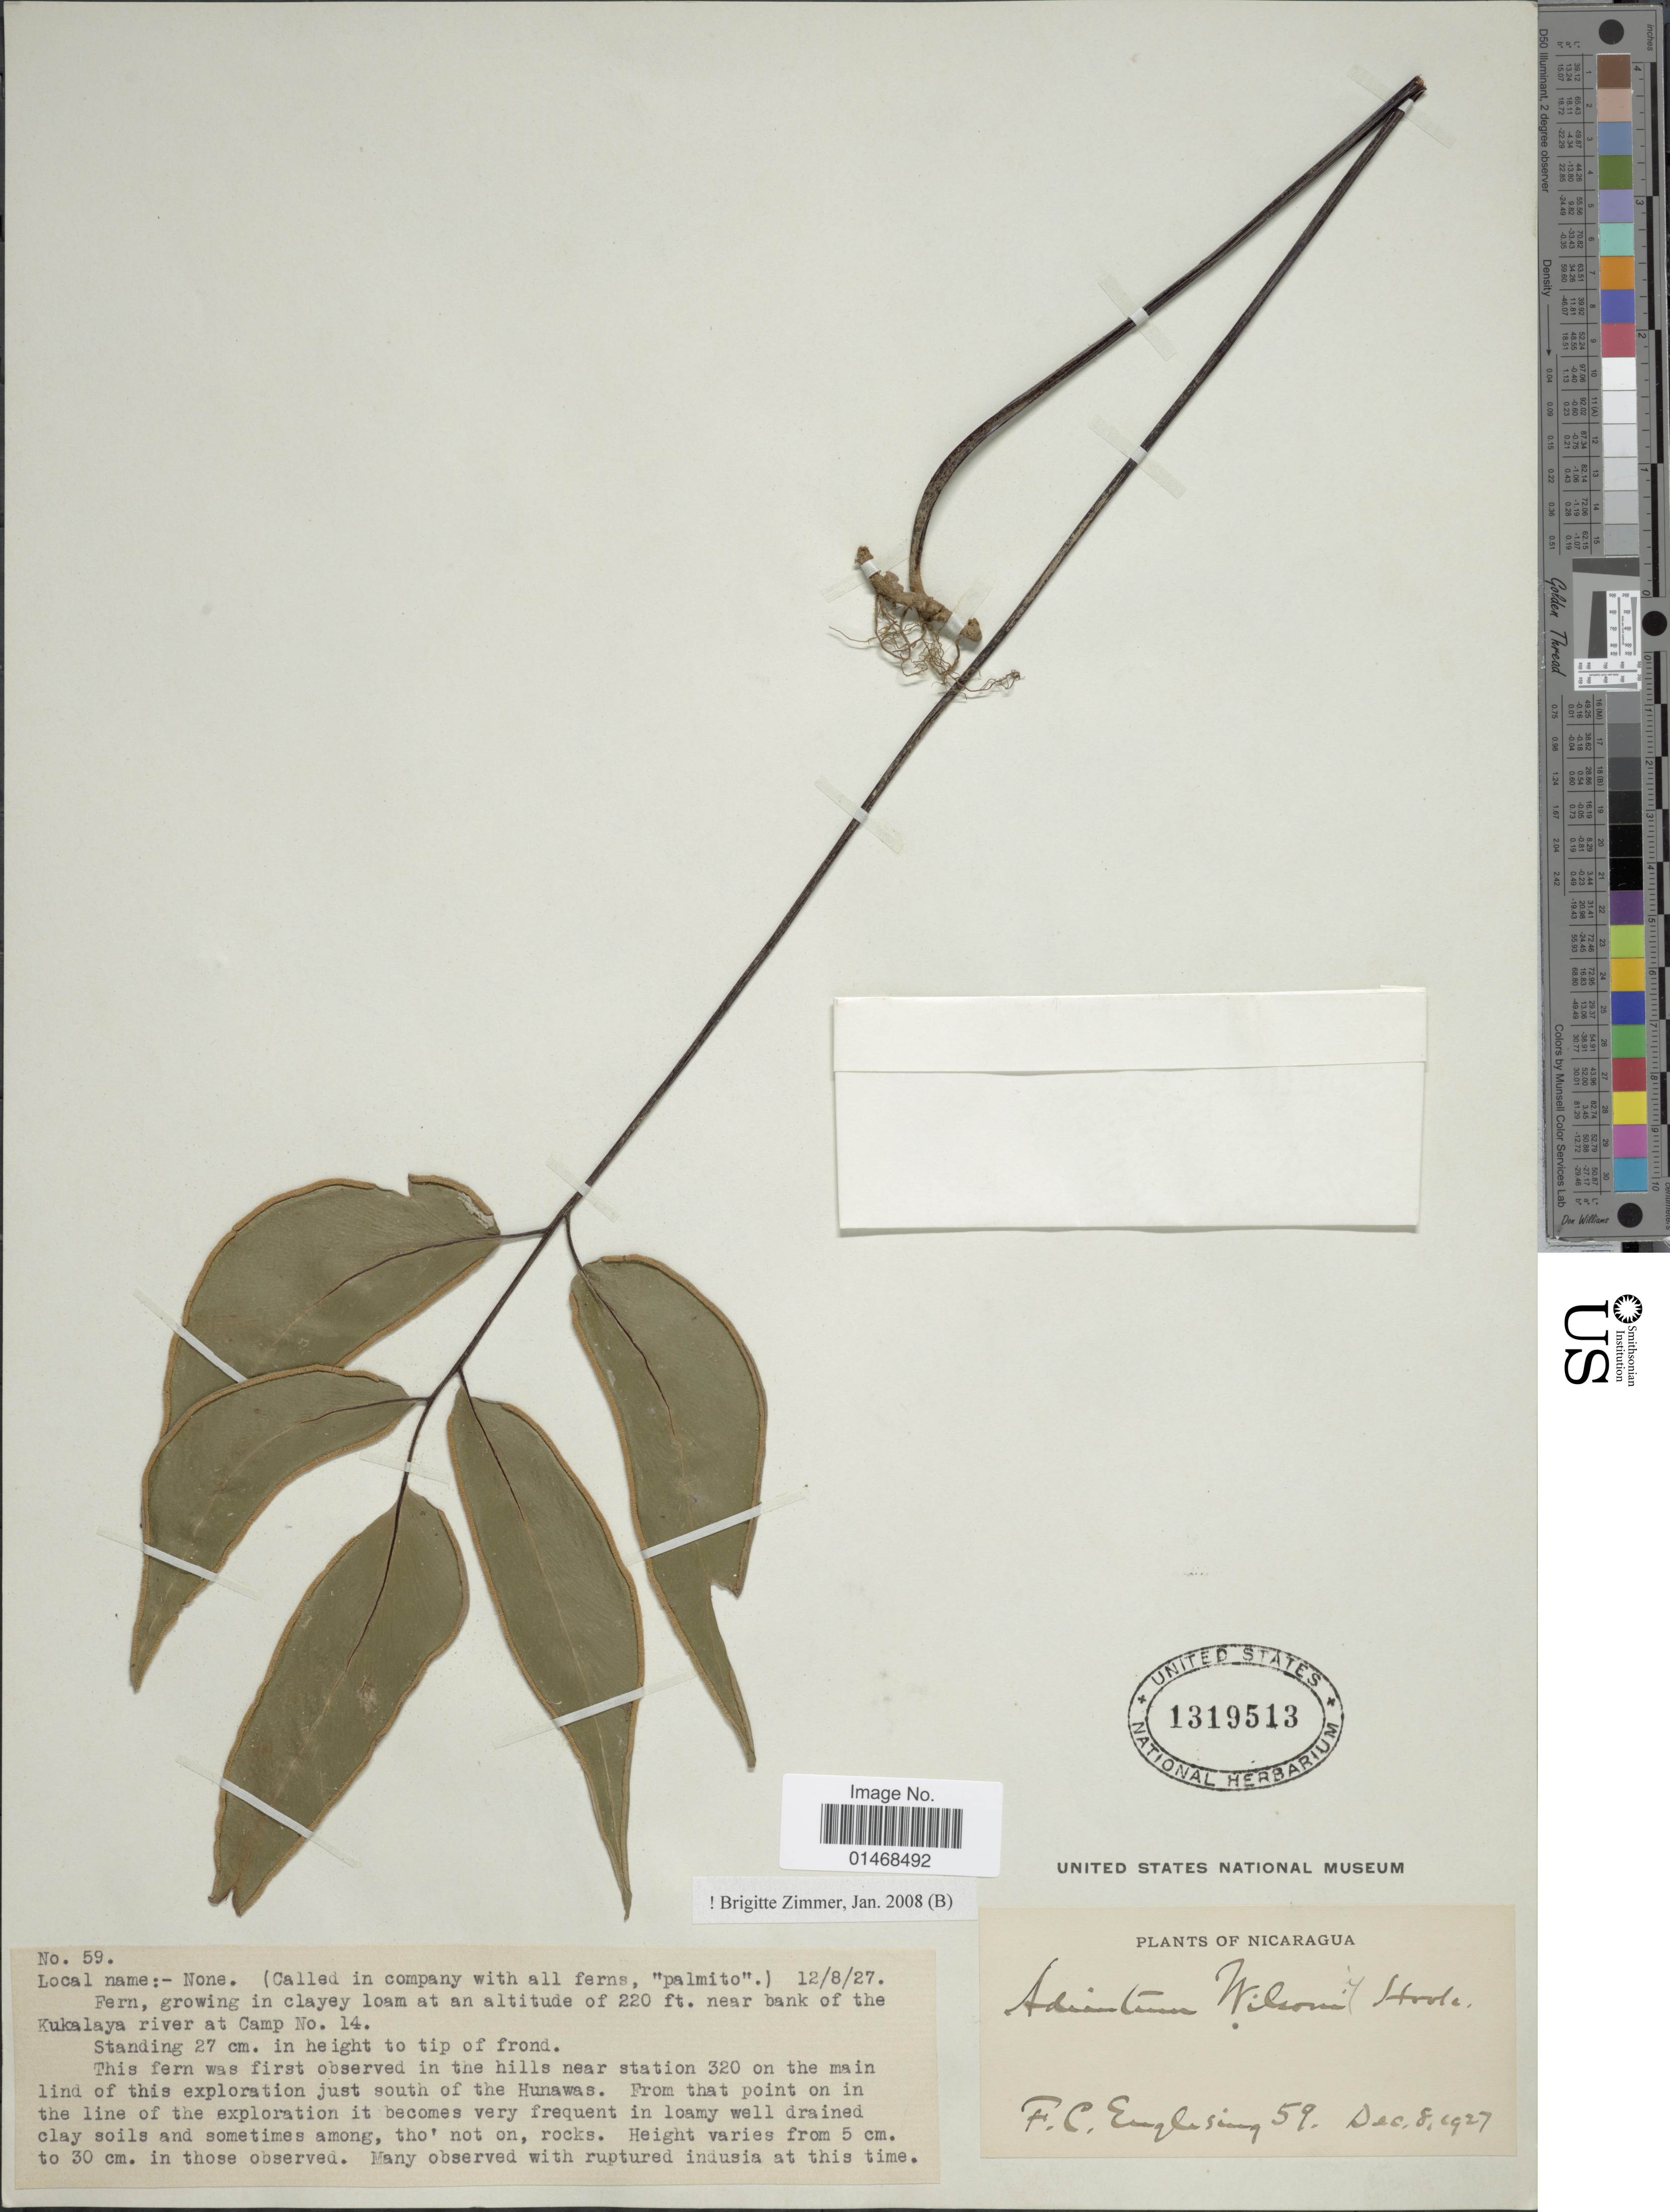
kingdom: Plantae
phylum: Tracheophyta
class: Polypodiopsida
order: Polypodiales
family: Pteridaceae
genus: Adiantum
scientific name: Adiantum wilsonii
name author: Hook.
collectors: F. Englesing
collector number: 59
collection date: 1927-12-08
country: Nicaragua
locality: Near bank of the Kukalaya river at Camp No 14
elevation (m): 67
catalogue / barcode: US 1319513